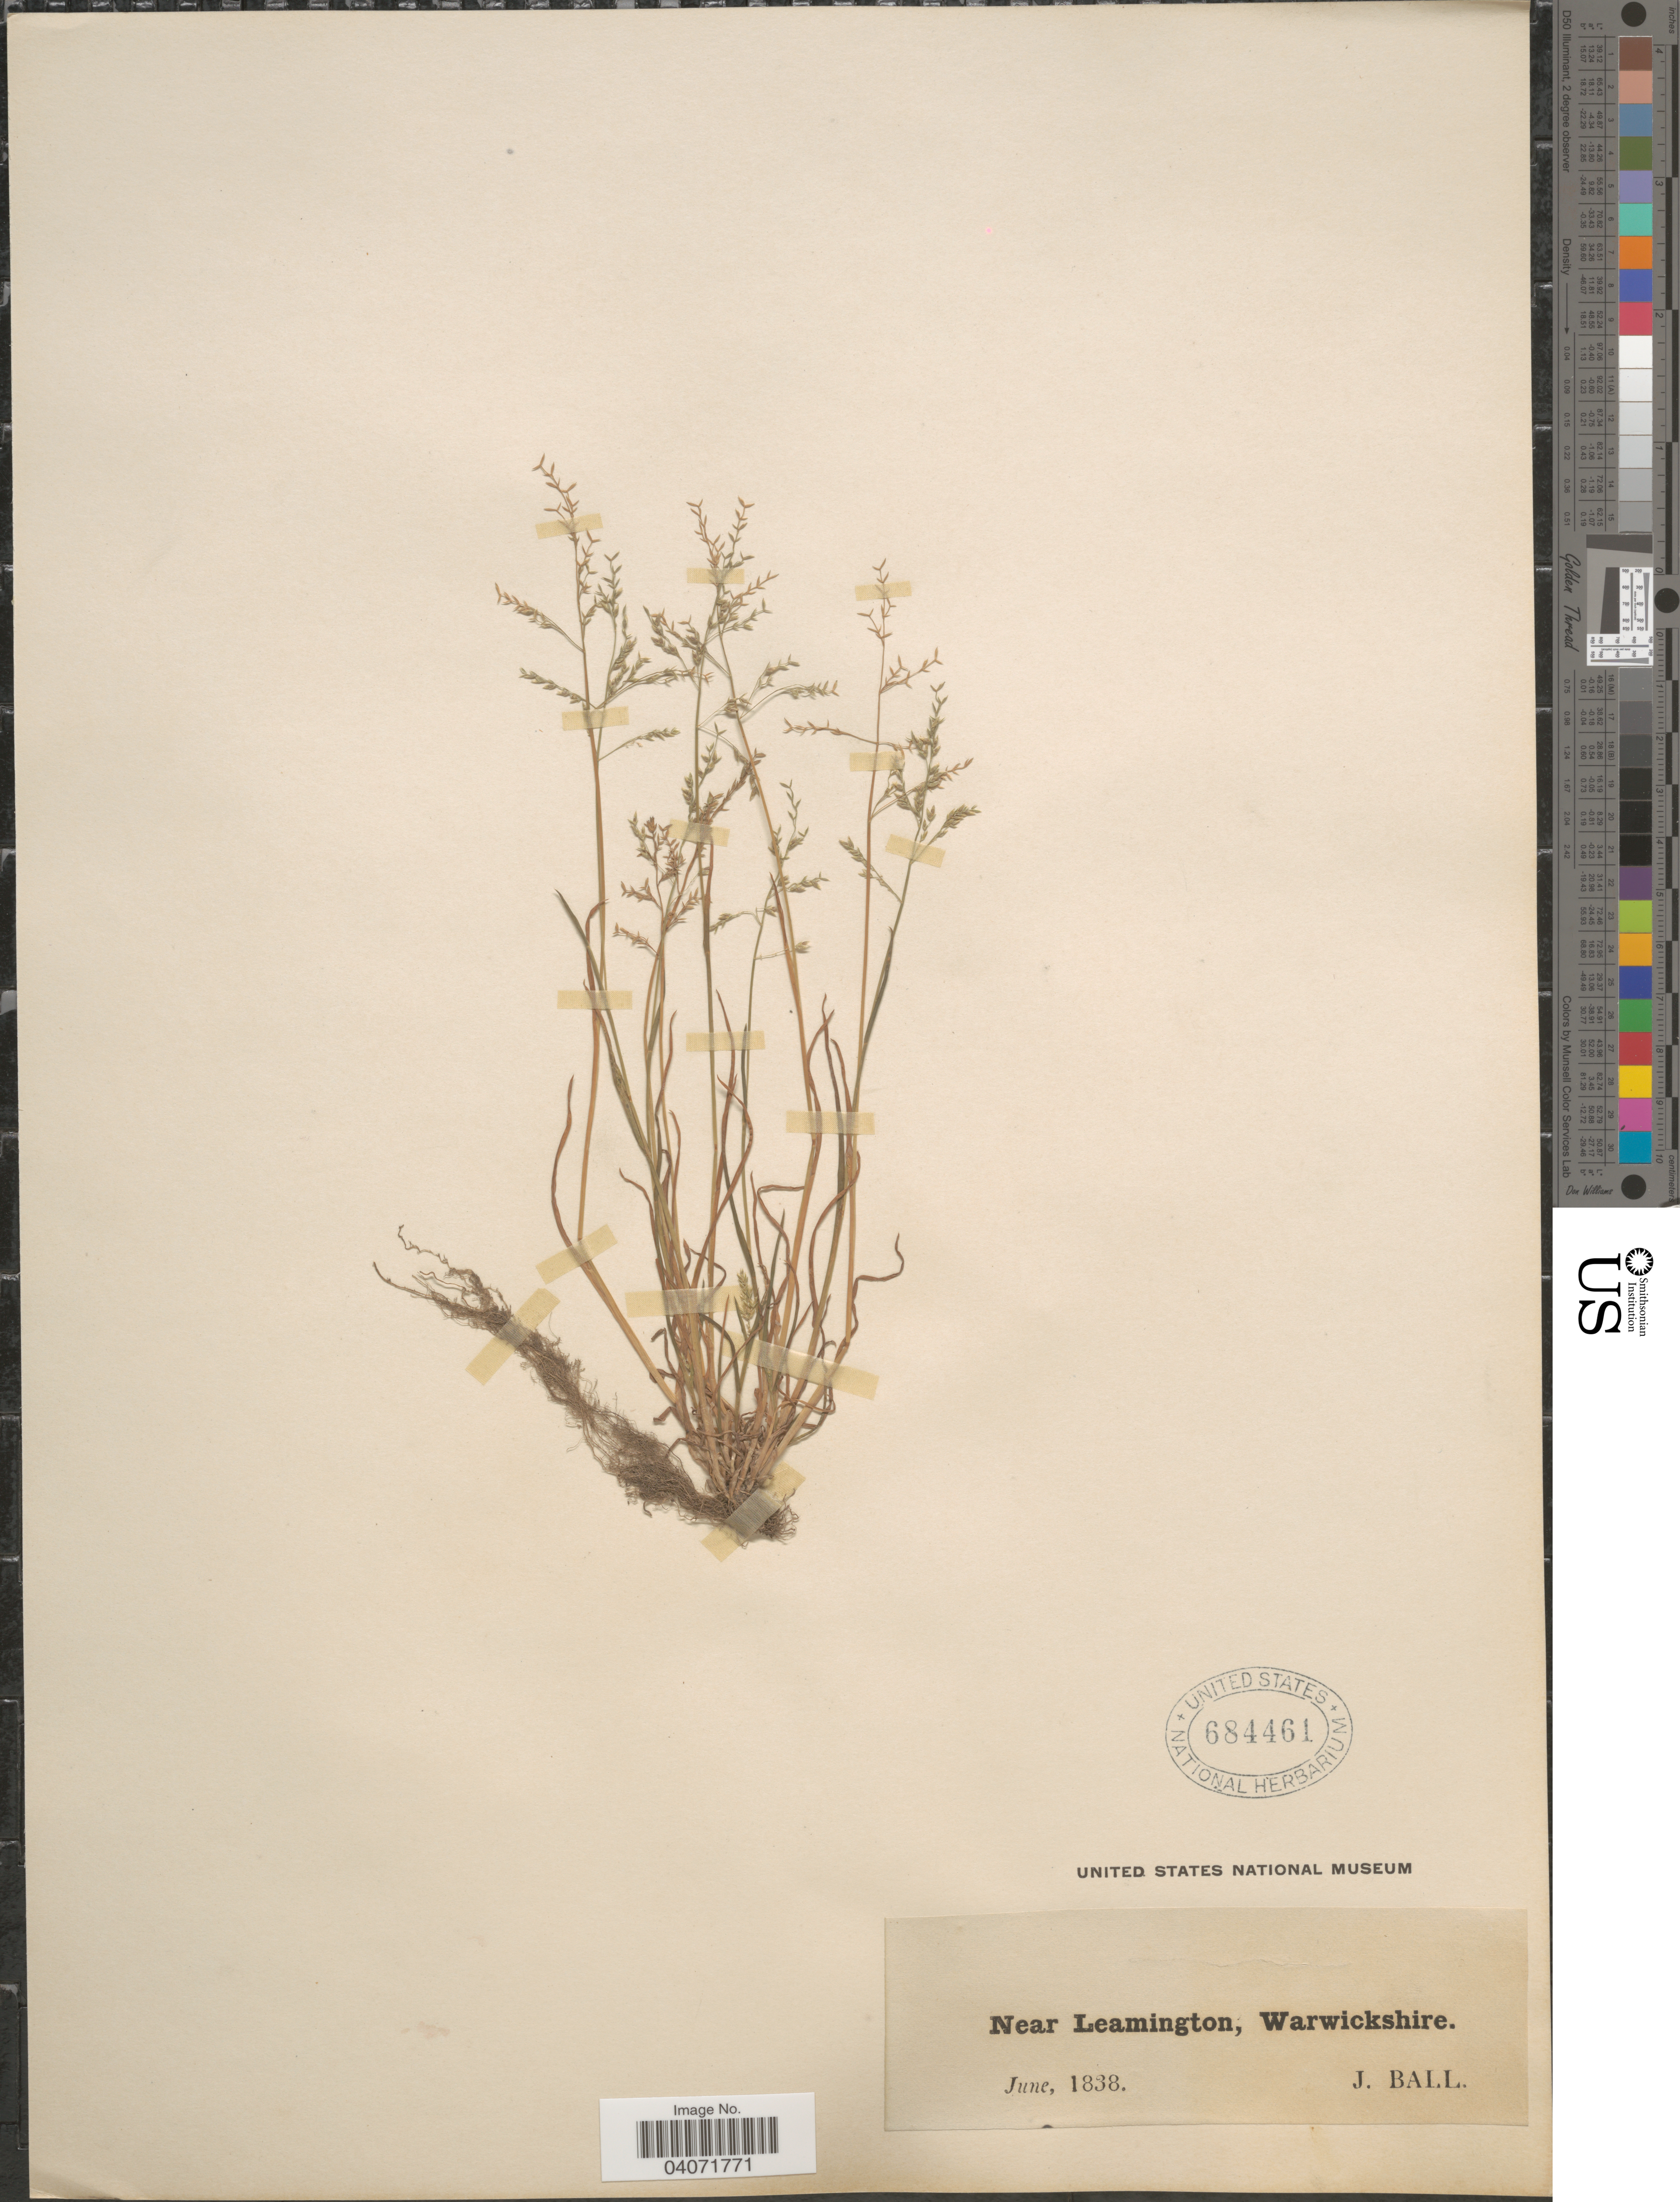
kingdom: Plantae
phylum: Tracheophyta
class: Liliopsida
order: Poales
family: Poaceae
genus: Poa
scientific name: Poa annua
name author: L.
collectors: J. Ball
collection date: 1838-06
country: United Kingdom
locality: Near Leamington, Warwickshire.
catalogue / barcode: US 684461